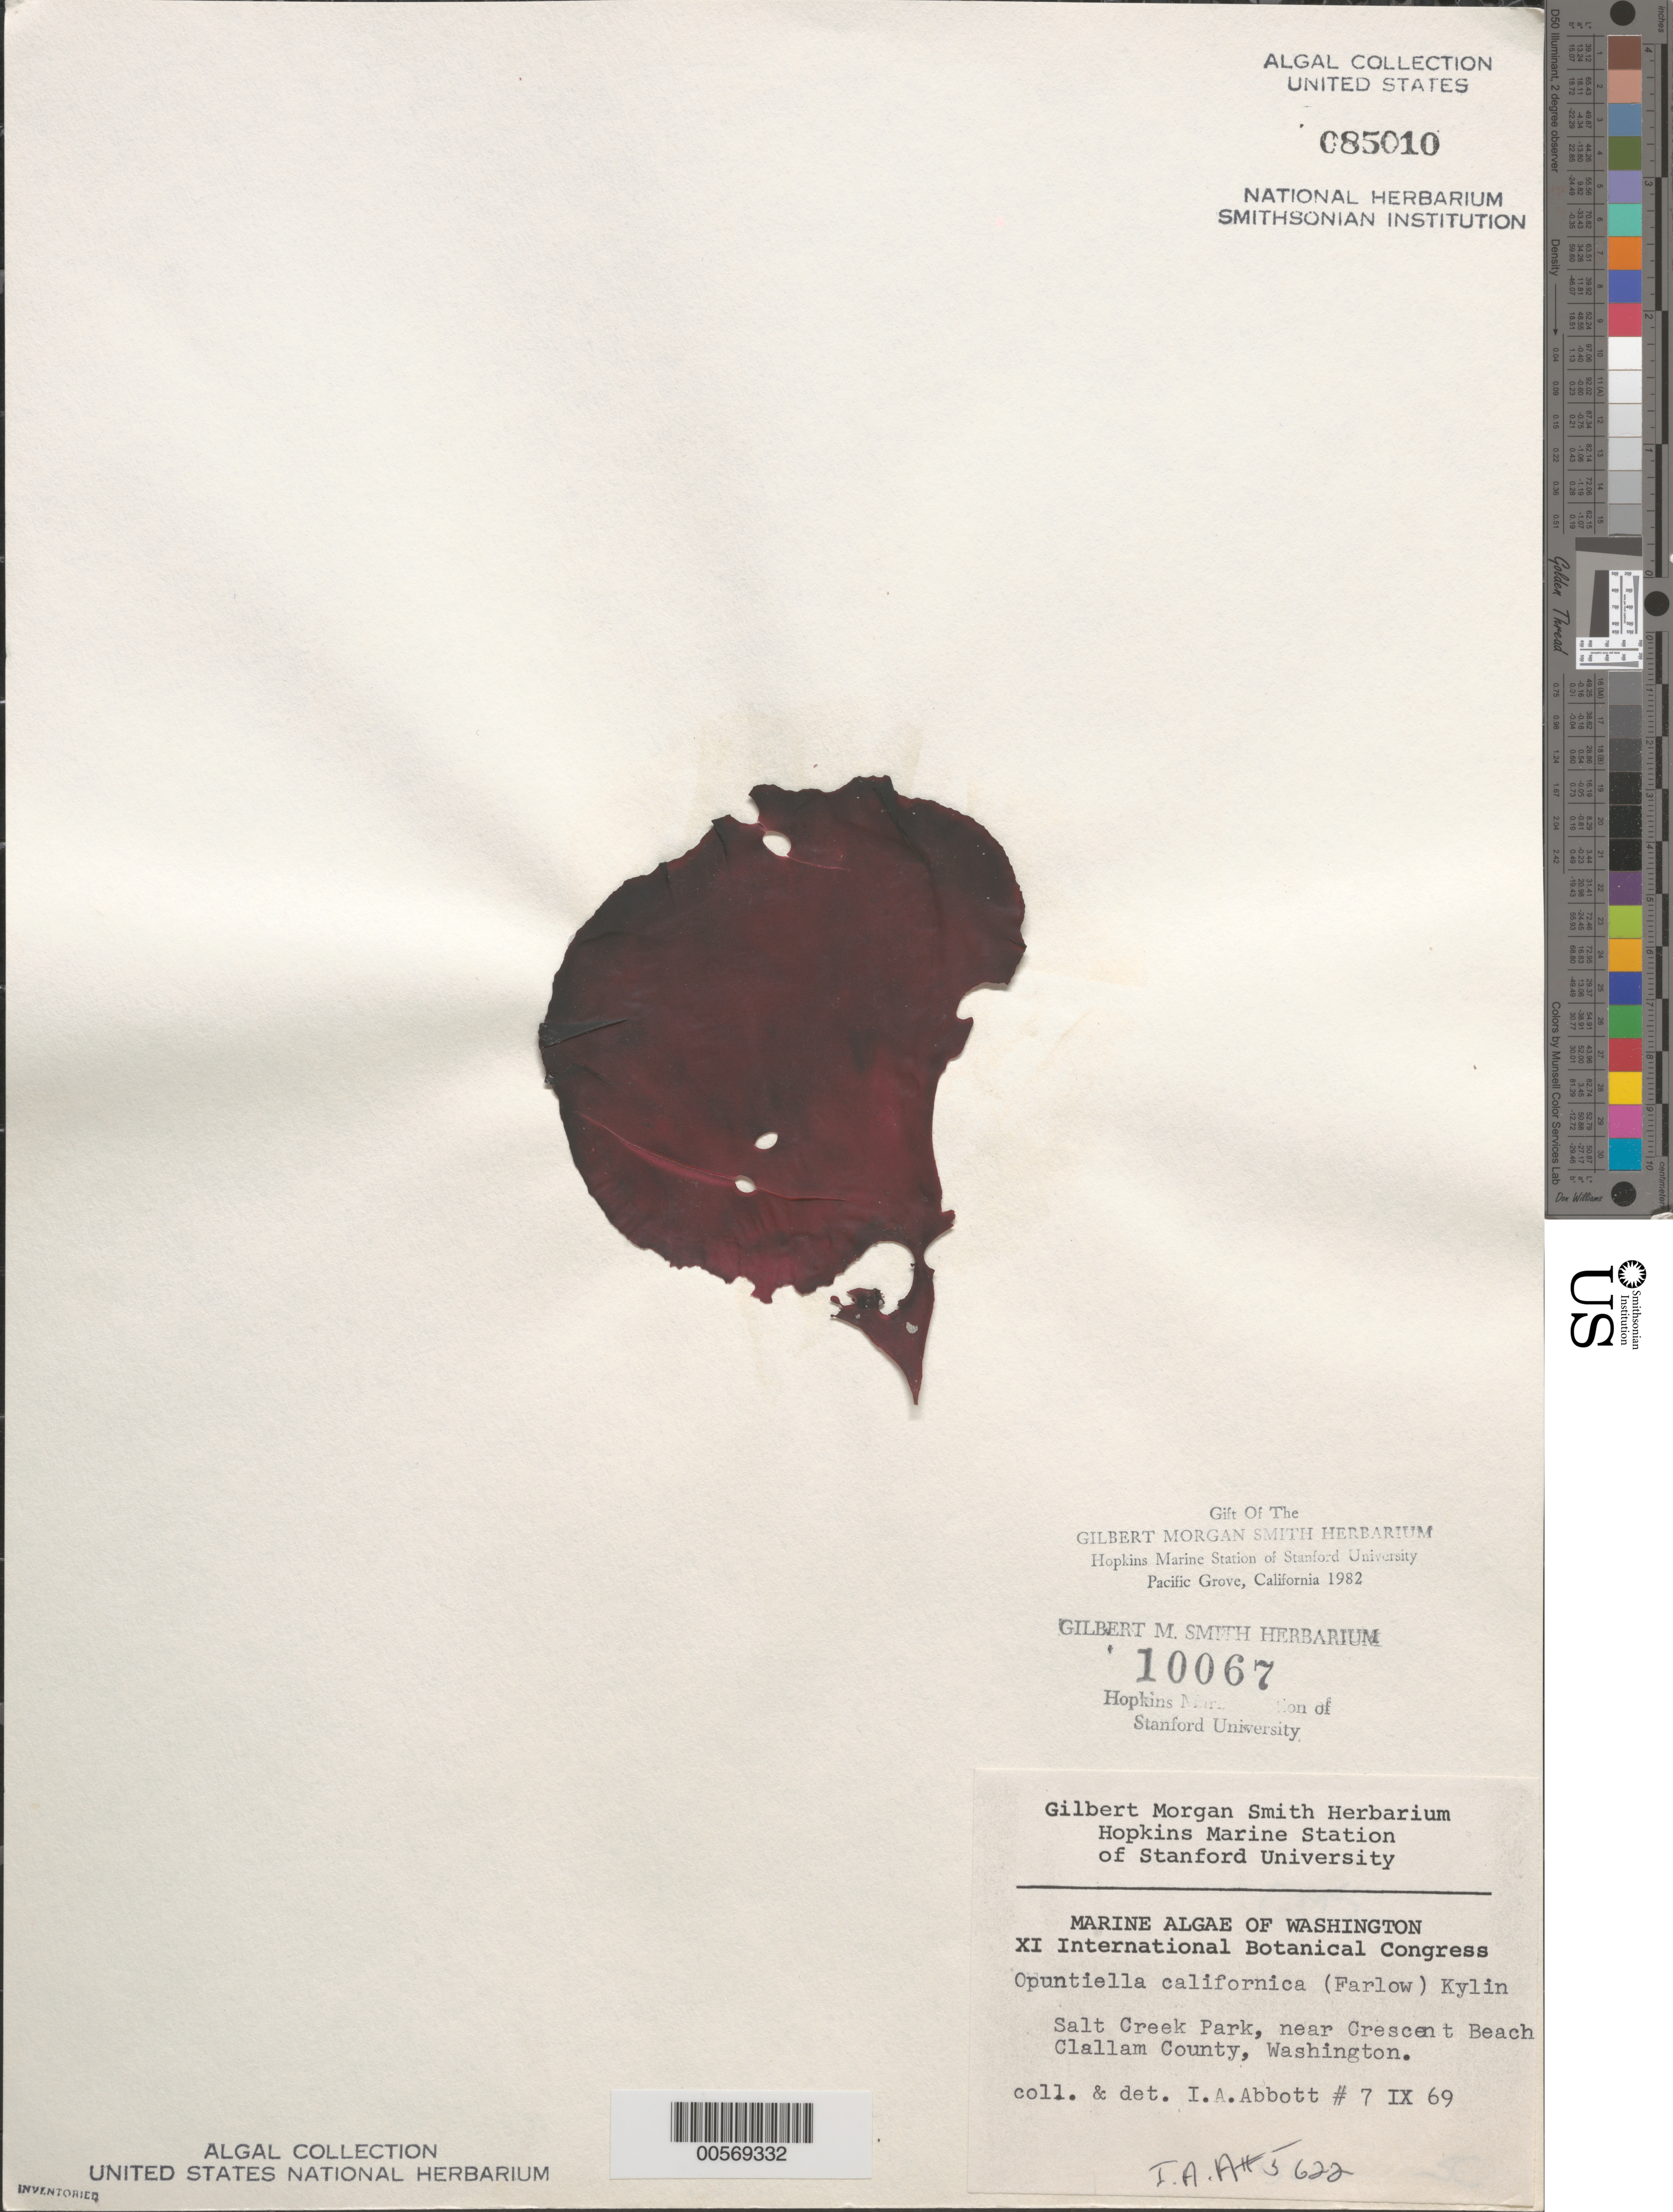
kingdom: Plantae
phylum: Rhodophyta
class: Florideophyceae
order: Gigartinales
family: Furcellariaceae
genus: Opuntiella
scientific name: Opuntiella californica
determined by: Abbott, Isabella A.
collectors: I. A. Abbott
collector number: IAA 5622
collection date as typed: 07 Sep 1969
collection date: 1969-09-07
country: United States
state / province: Washington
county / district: Clallam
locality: Salt Creek Park, near Crescent Beach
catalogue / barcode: US 85010